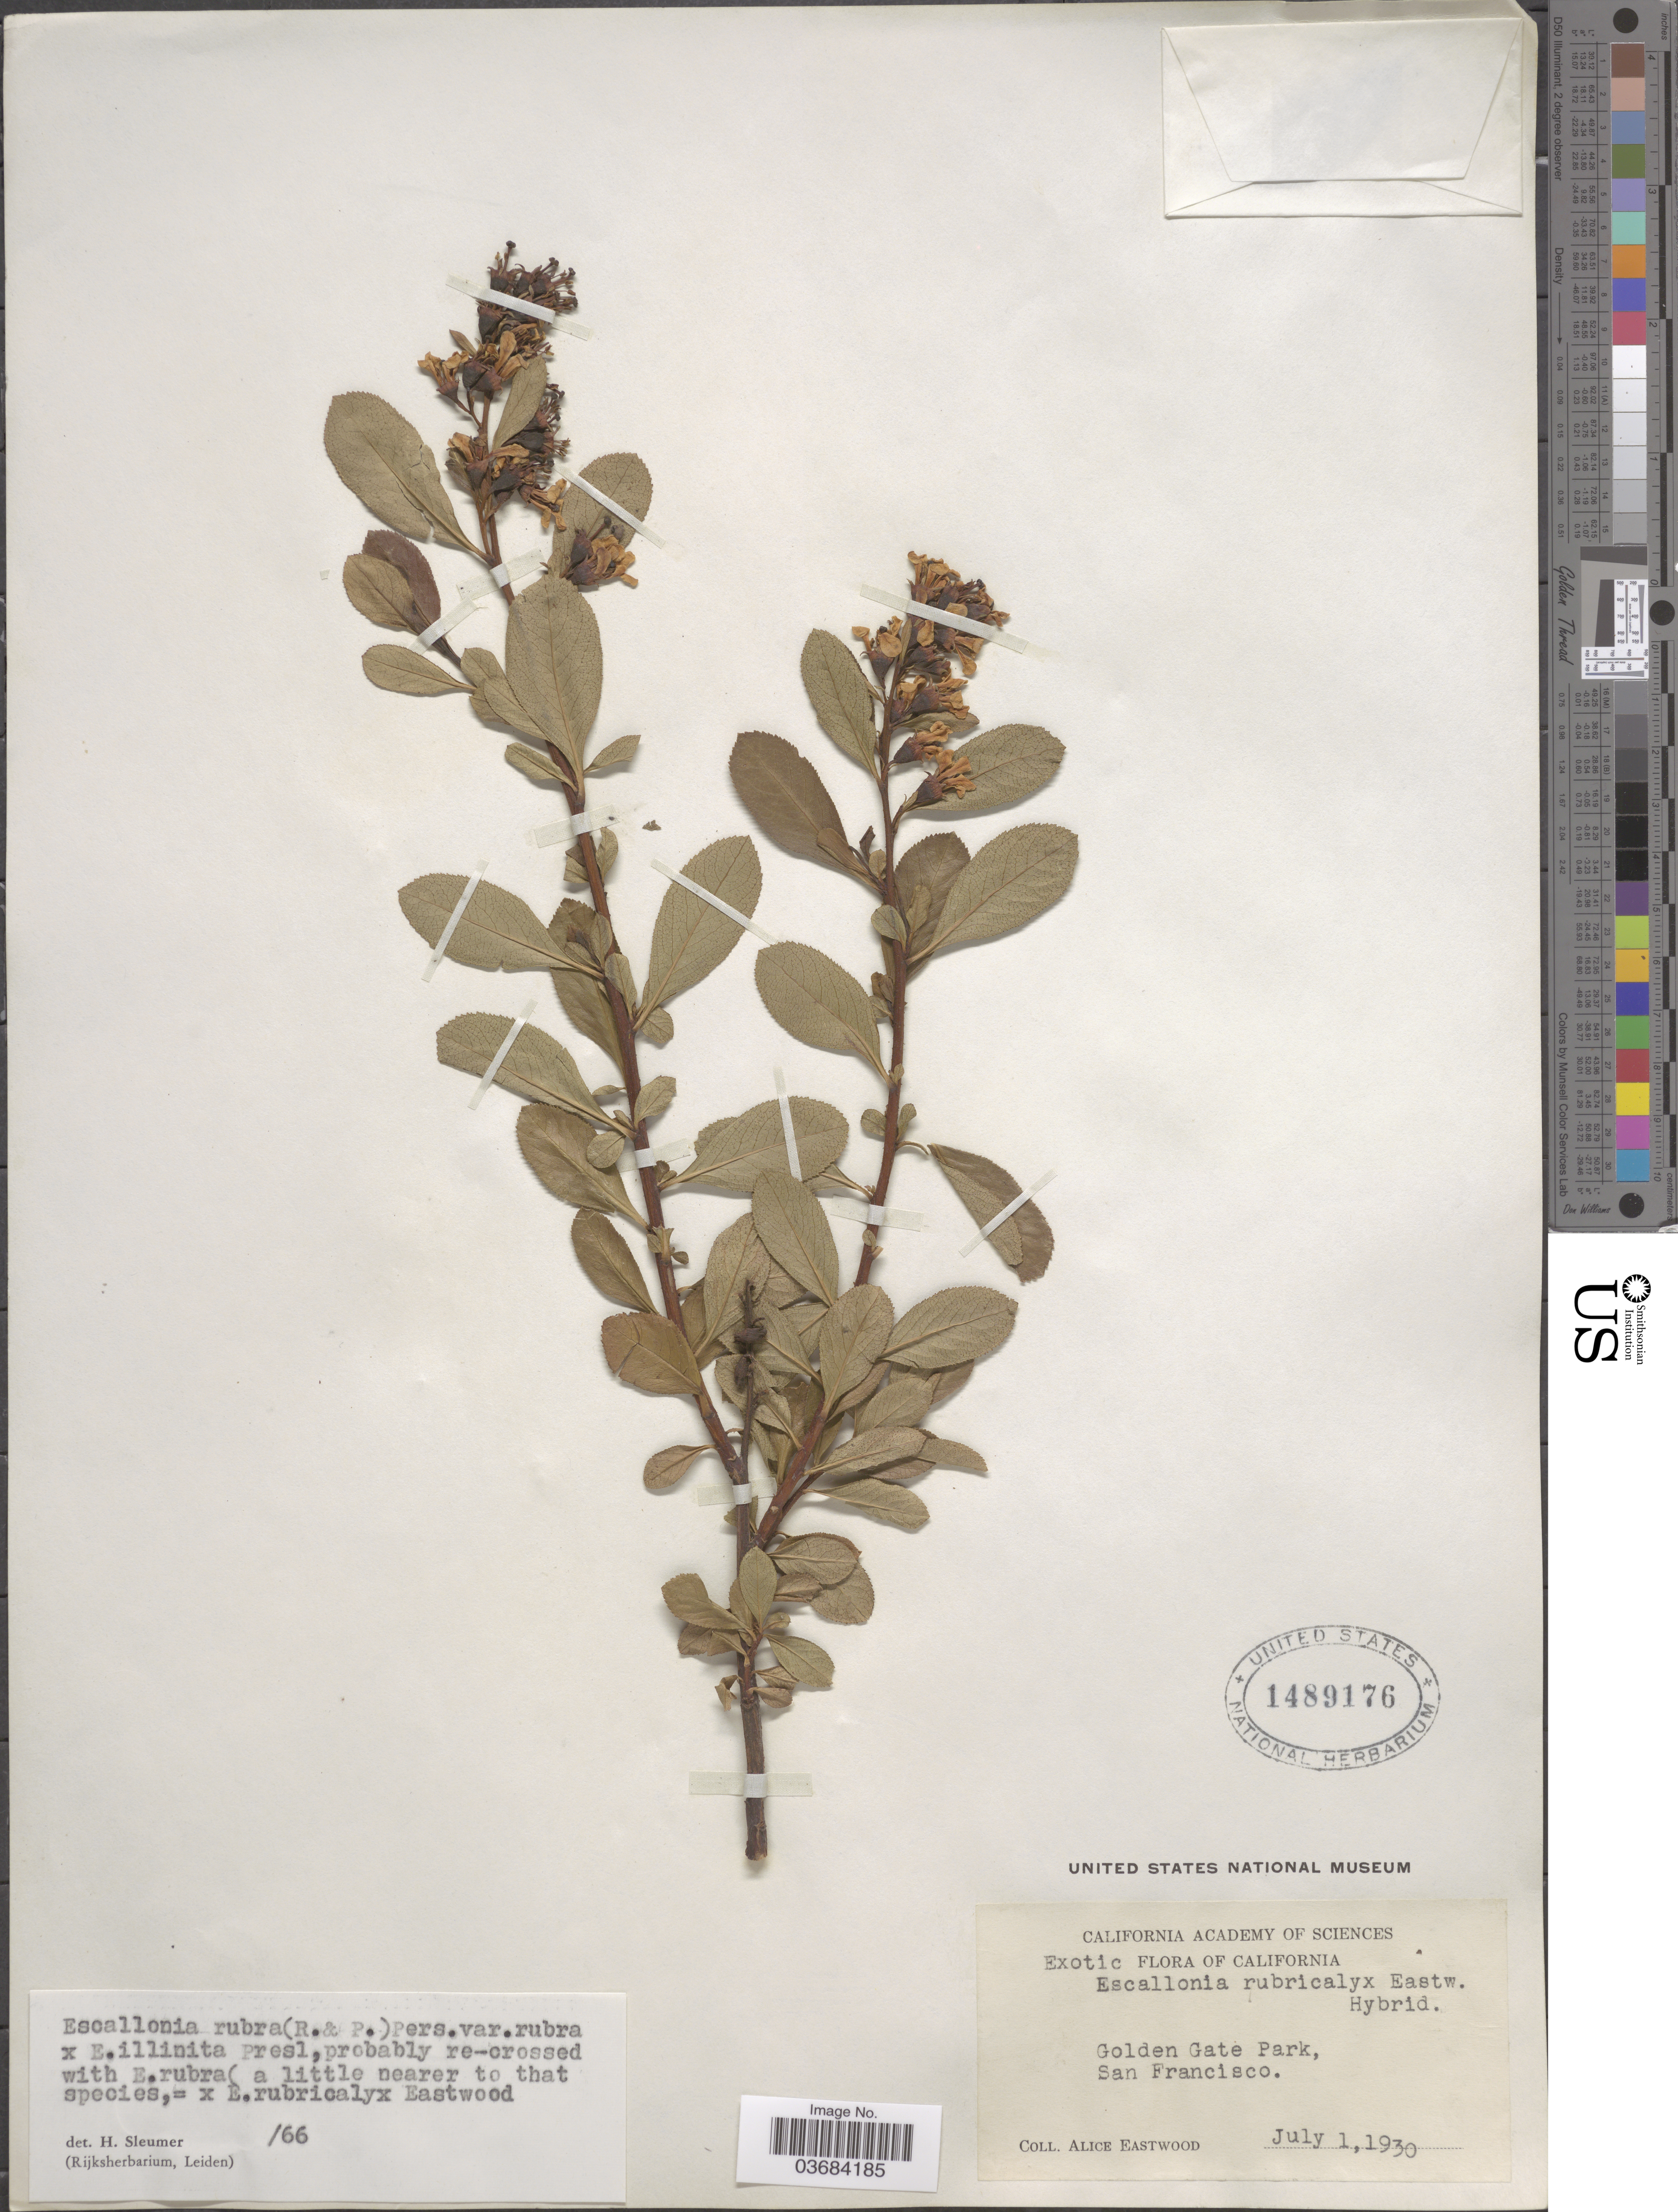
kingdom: Plantae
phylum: Tracheophyta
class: Magnoliopsida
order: Escalloniales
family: Escalloniaceae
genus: Escallonia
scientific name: Escallonia rubra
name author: (Ruiz & Pav.) Pers.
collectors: A. Eastwood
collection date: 1930-07-01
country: United States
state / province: California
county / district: San Francisco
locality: Golden Gate Park, San Francisco.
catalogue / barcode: US 1489176